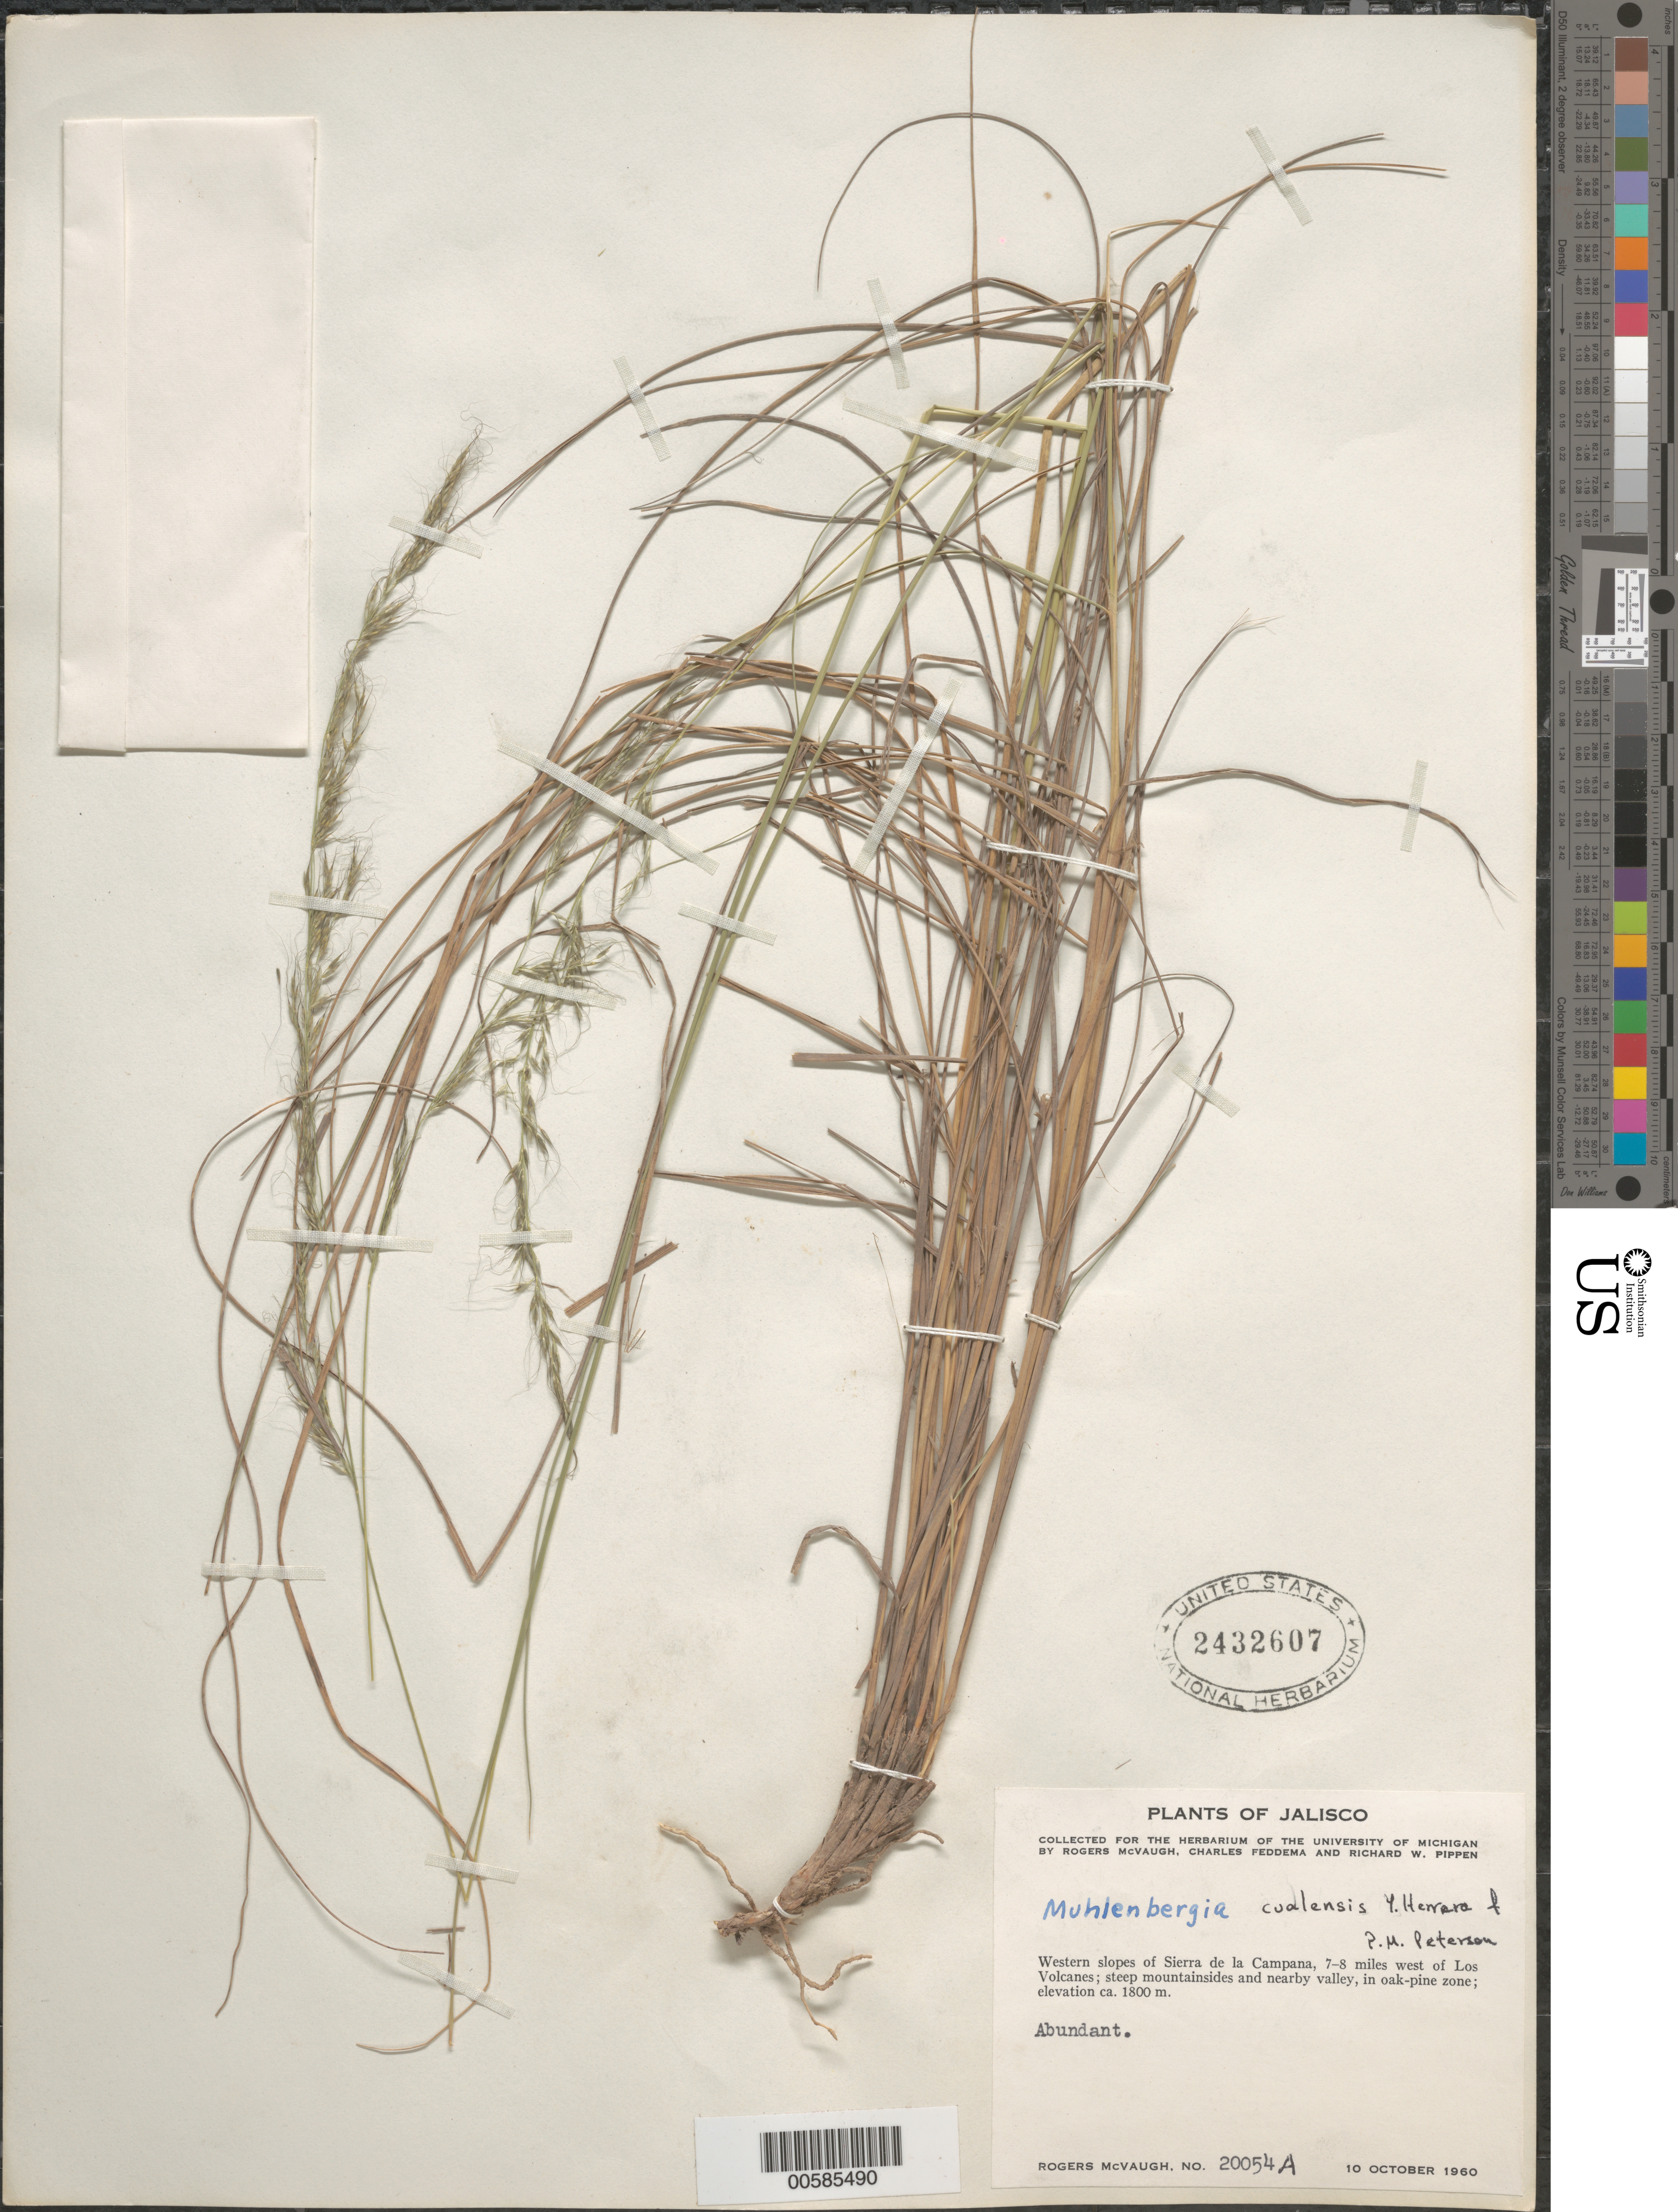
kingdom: Plantae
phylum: Tracheophyta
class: Liliopsida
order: Poales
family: Poaceae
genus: Muhlenbergia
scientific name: Muhlenbergia sp.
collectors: R. McVaugh, C. Feddema & R. W. Pippen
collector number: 20054A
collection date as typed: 10 Oct 1960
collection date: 1960-10-10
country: Mexico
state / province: Jalisco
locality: W slopes of Sierra de la Campana, 7-8 mi W of Los Volcanes; steep mountainsides and nearby valley.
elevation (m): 1800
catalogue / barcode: US 2432607